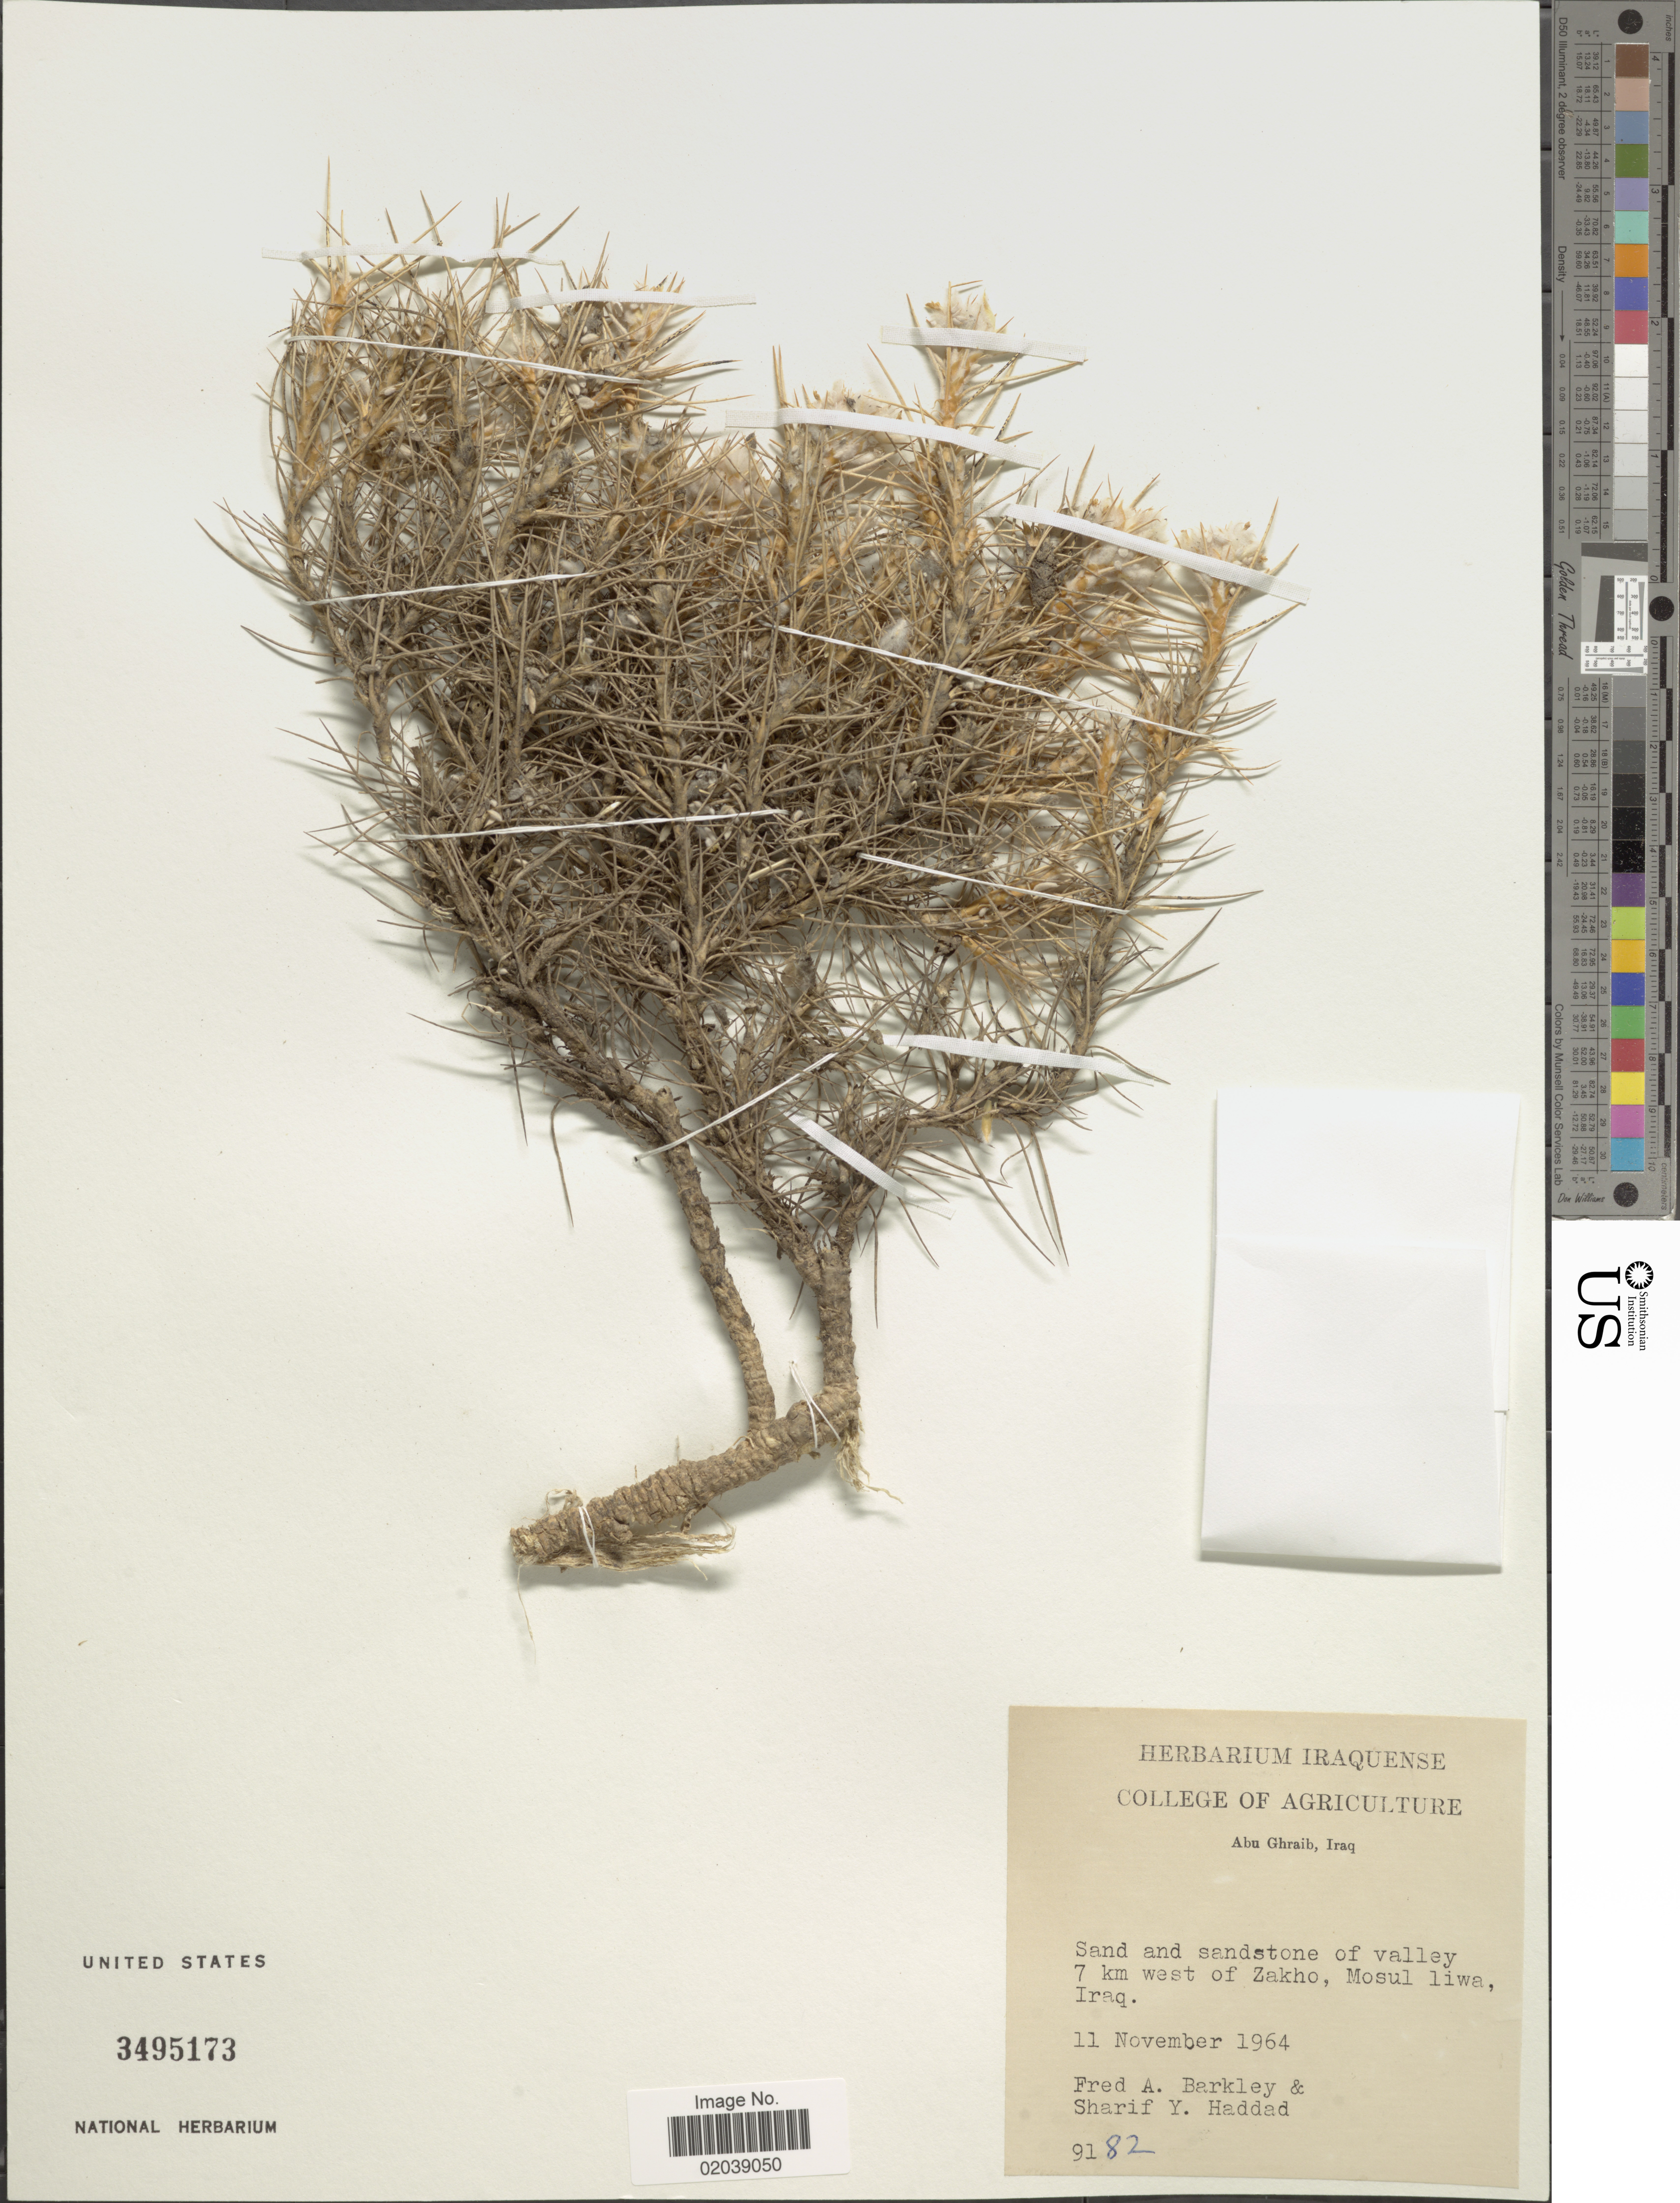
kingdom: Plantae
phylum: Tracheophyta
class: Magnoliopsida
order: Fabales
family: Fabaceae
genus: Astragalus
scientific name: Astragalus sp.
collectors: F. A. Barkley & S. Haddad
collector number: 9182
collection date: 1964-11-11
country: Iraq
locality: Abu Ghraib, Iraq, Sand and sandstone of valley 7 km west of Zakho, Mosul liwa, Iraq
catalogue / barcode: US 3495173